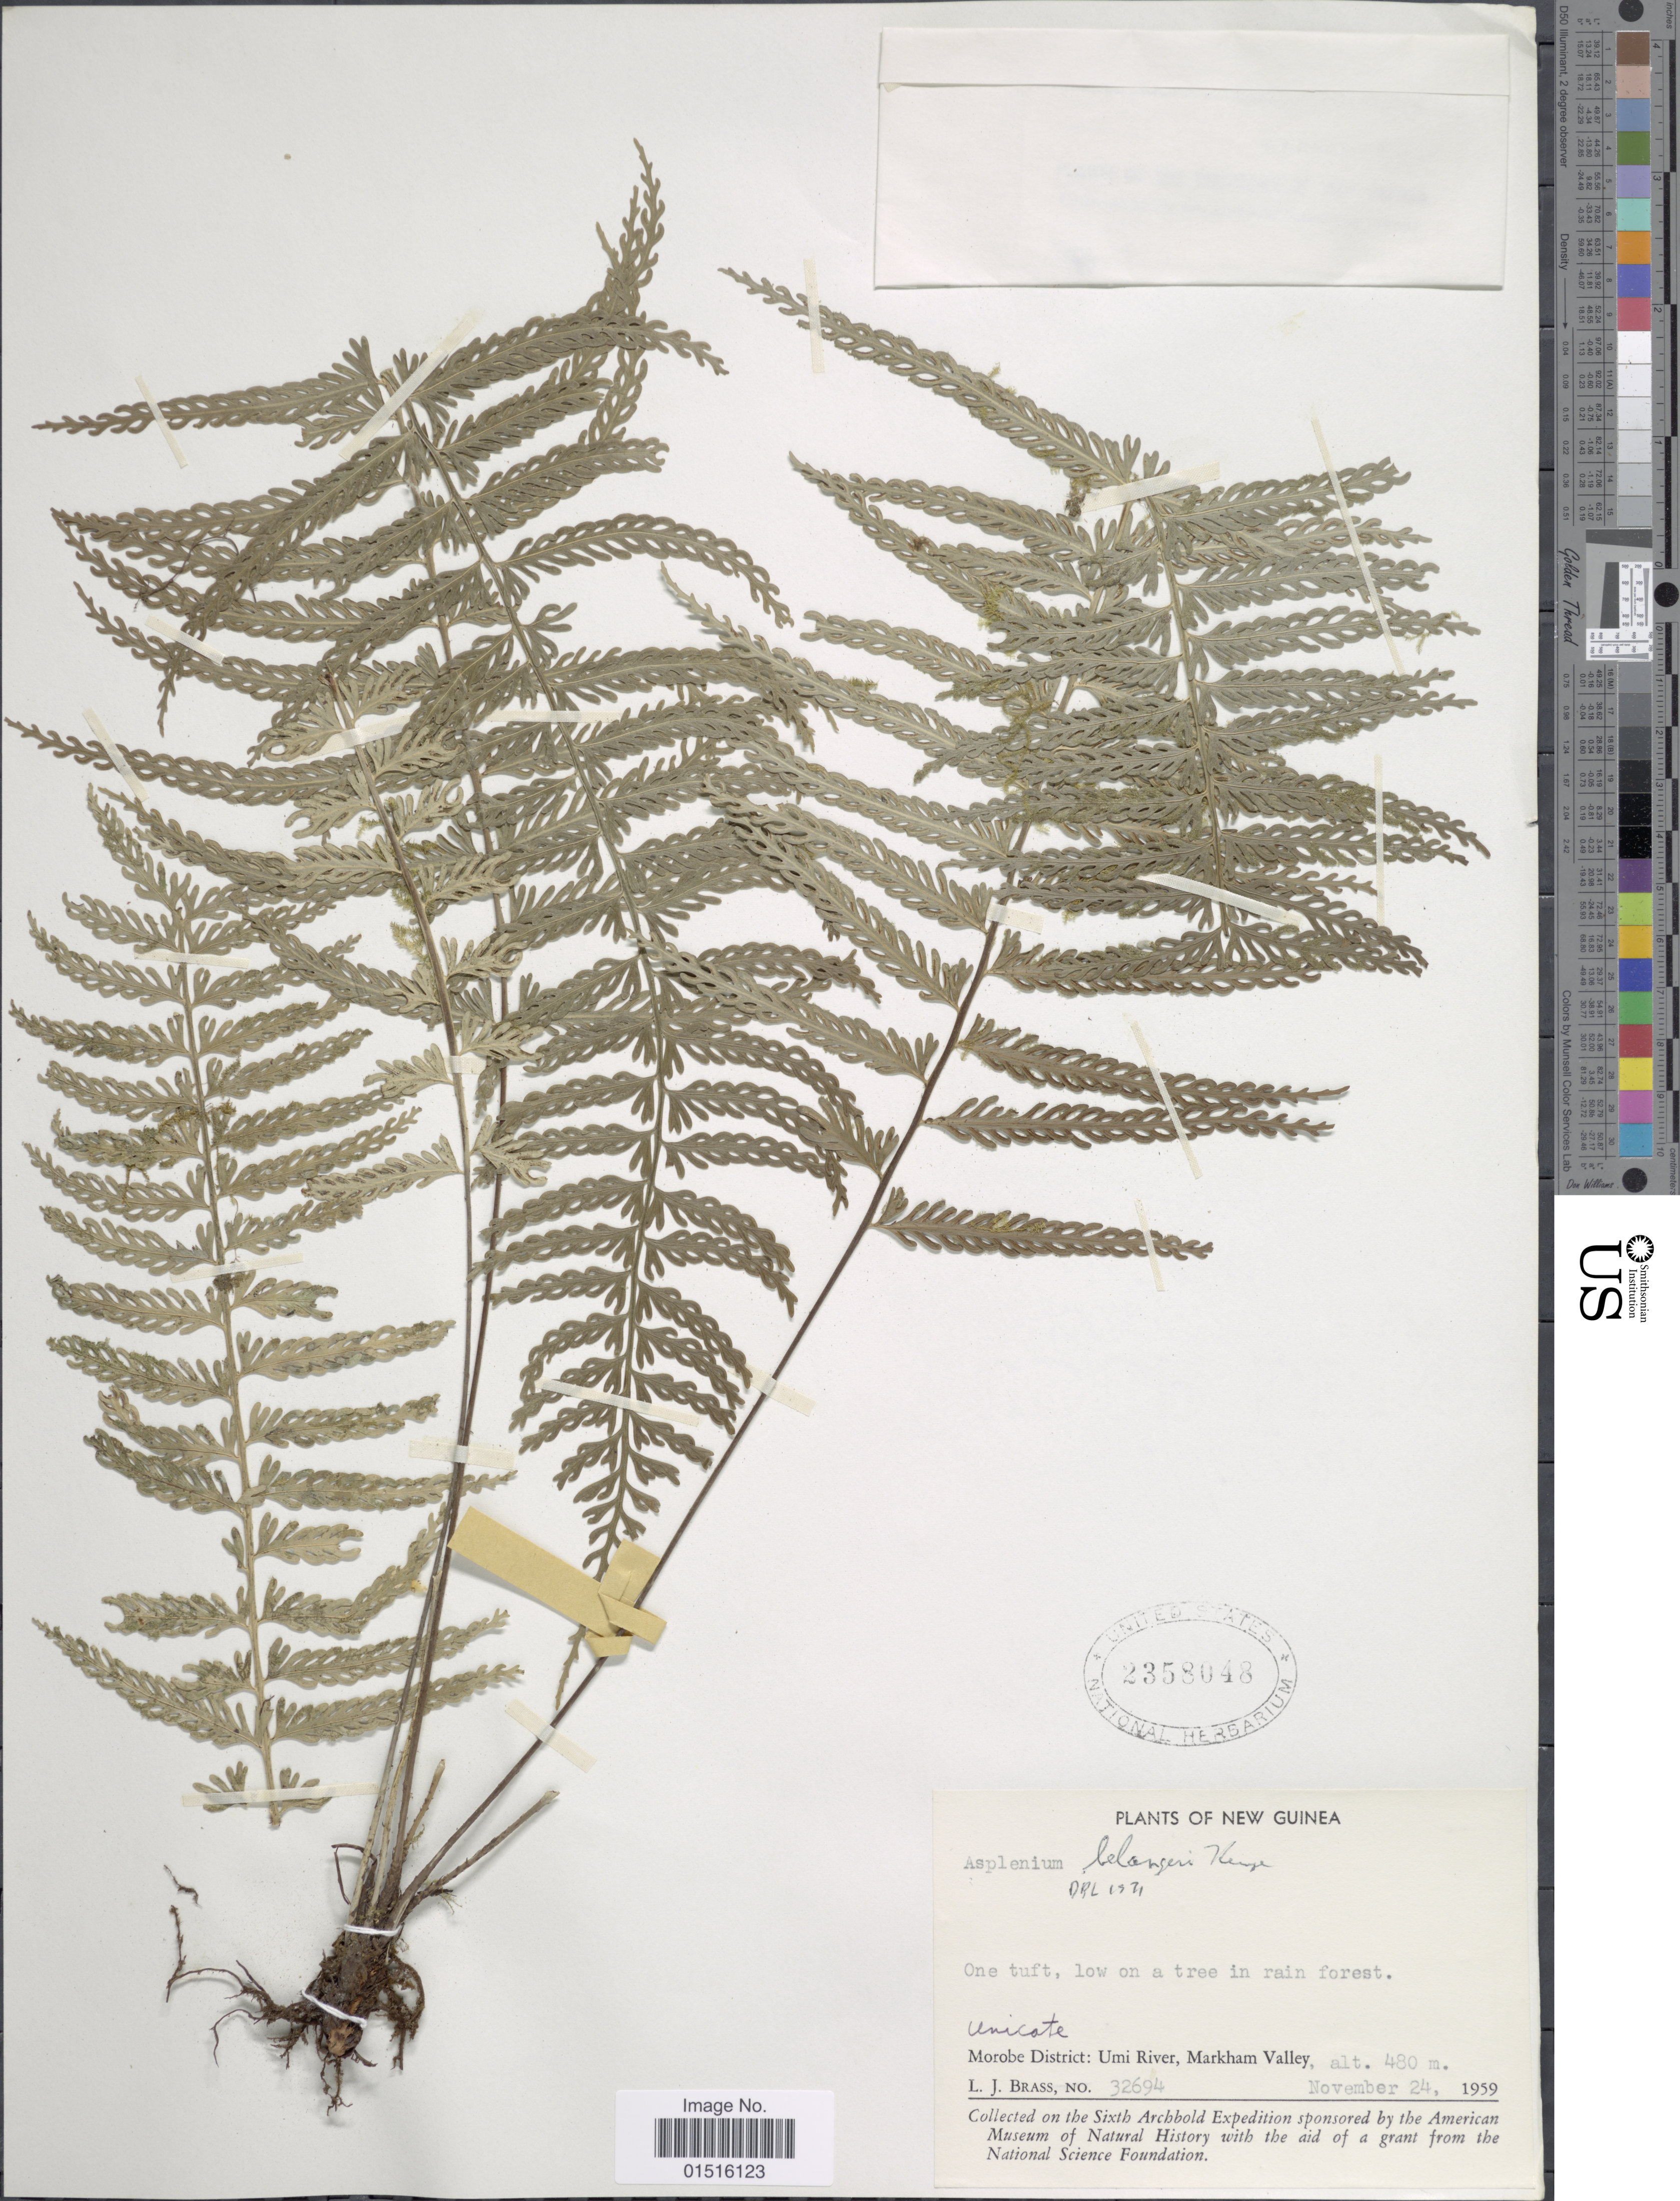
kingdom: Plantae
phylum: Tracheophyta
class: Polypodiopsida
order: Polypodiales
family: Aspleniaceae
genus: Asplenium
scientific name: Asplenium belangeri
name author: Bory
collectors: L. J. Brass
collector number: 32694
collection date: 1959-11-24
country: Papua New Guinea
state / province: Morobe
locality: Umi River, Markham Valley. Morobe District. New Guinea.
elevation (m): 480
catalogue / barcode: US 2358048